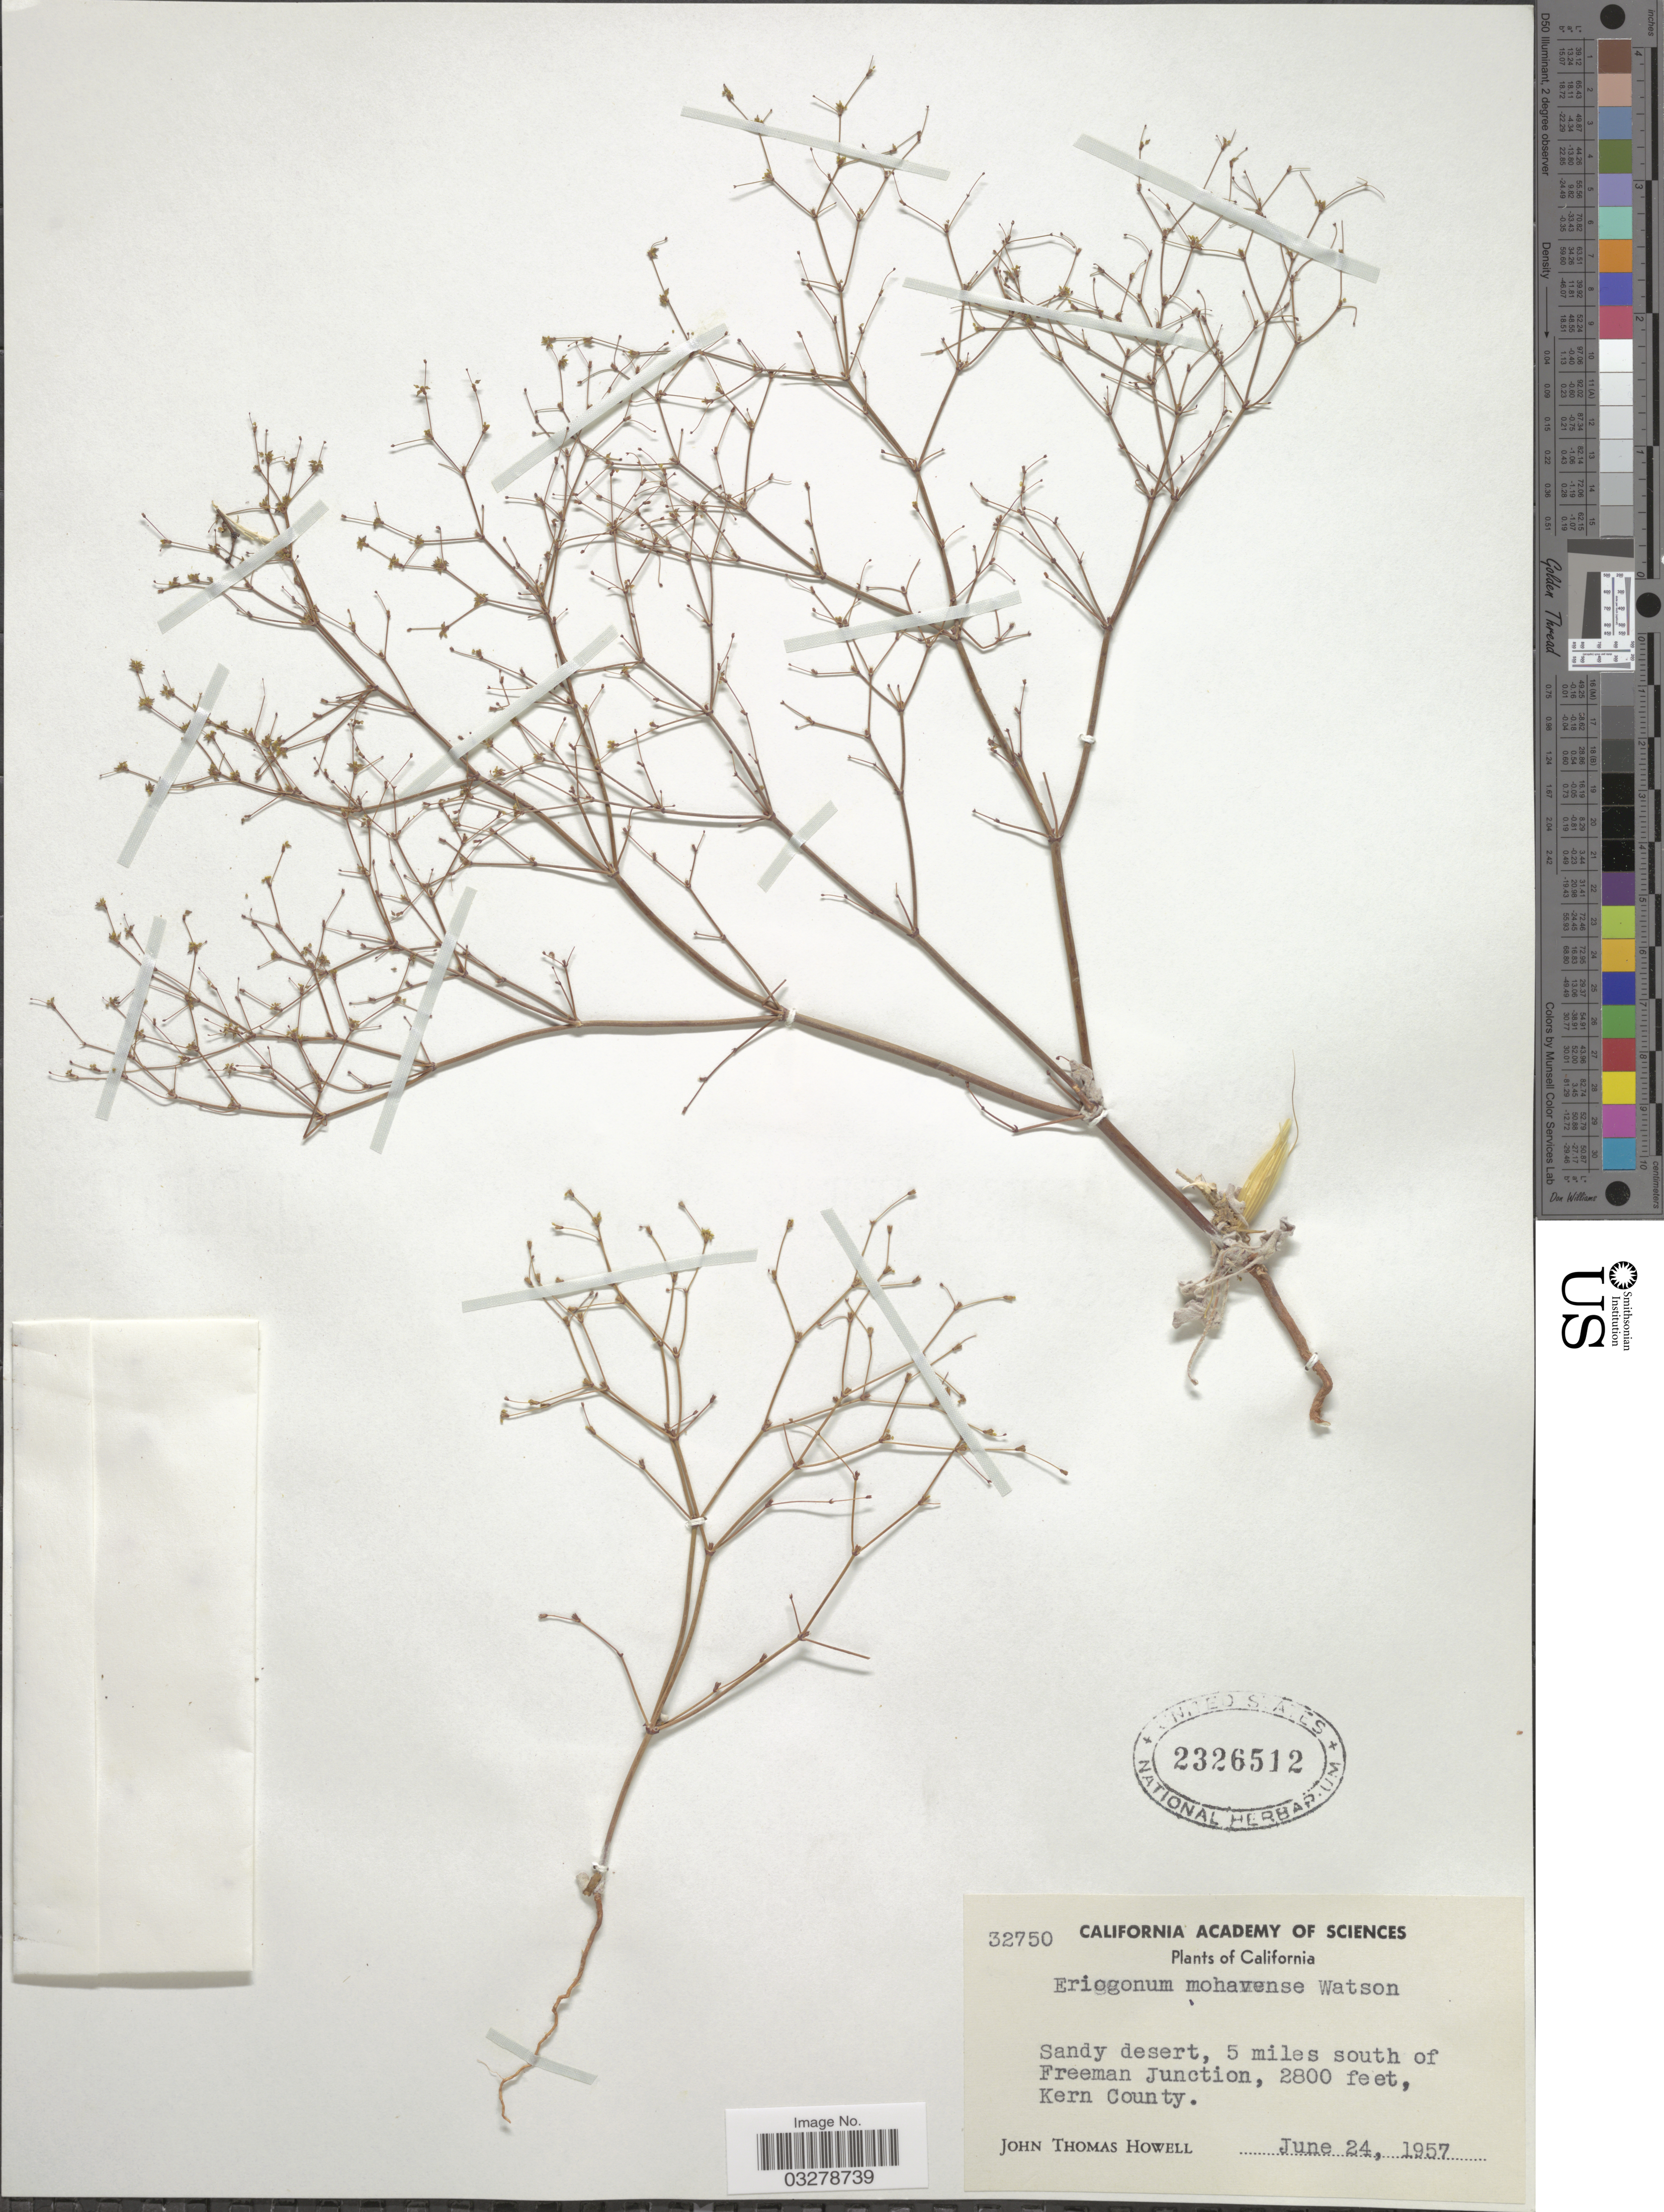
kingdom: Plantae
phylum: Tracheophyta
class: Magnoliopsida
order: Caryophyllales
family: Polygonaceae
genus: Eriogonum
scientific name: Eriogonum mohavense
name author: S. Watson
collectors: J. T. Howell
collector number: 32750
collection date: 1957-06-24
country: United States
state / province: California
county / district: Kern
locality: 5 miles south of Freeman Junction, Kern County.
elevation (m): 853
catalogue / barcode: US 2326512